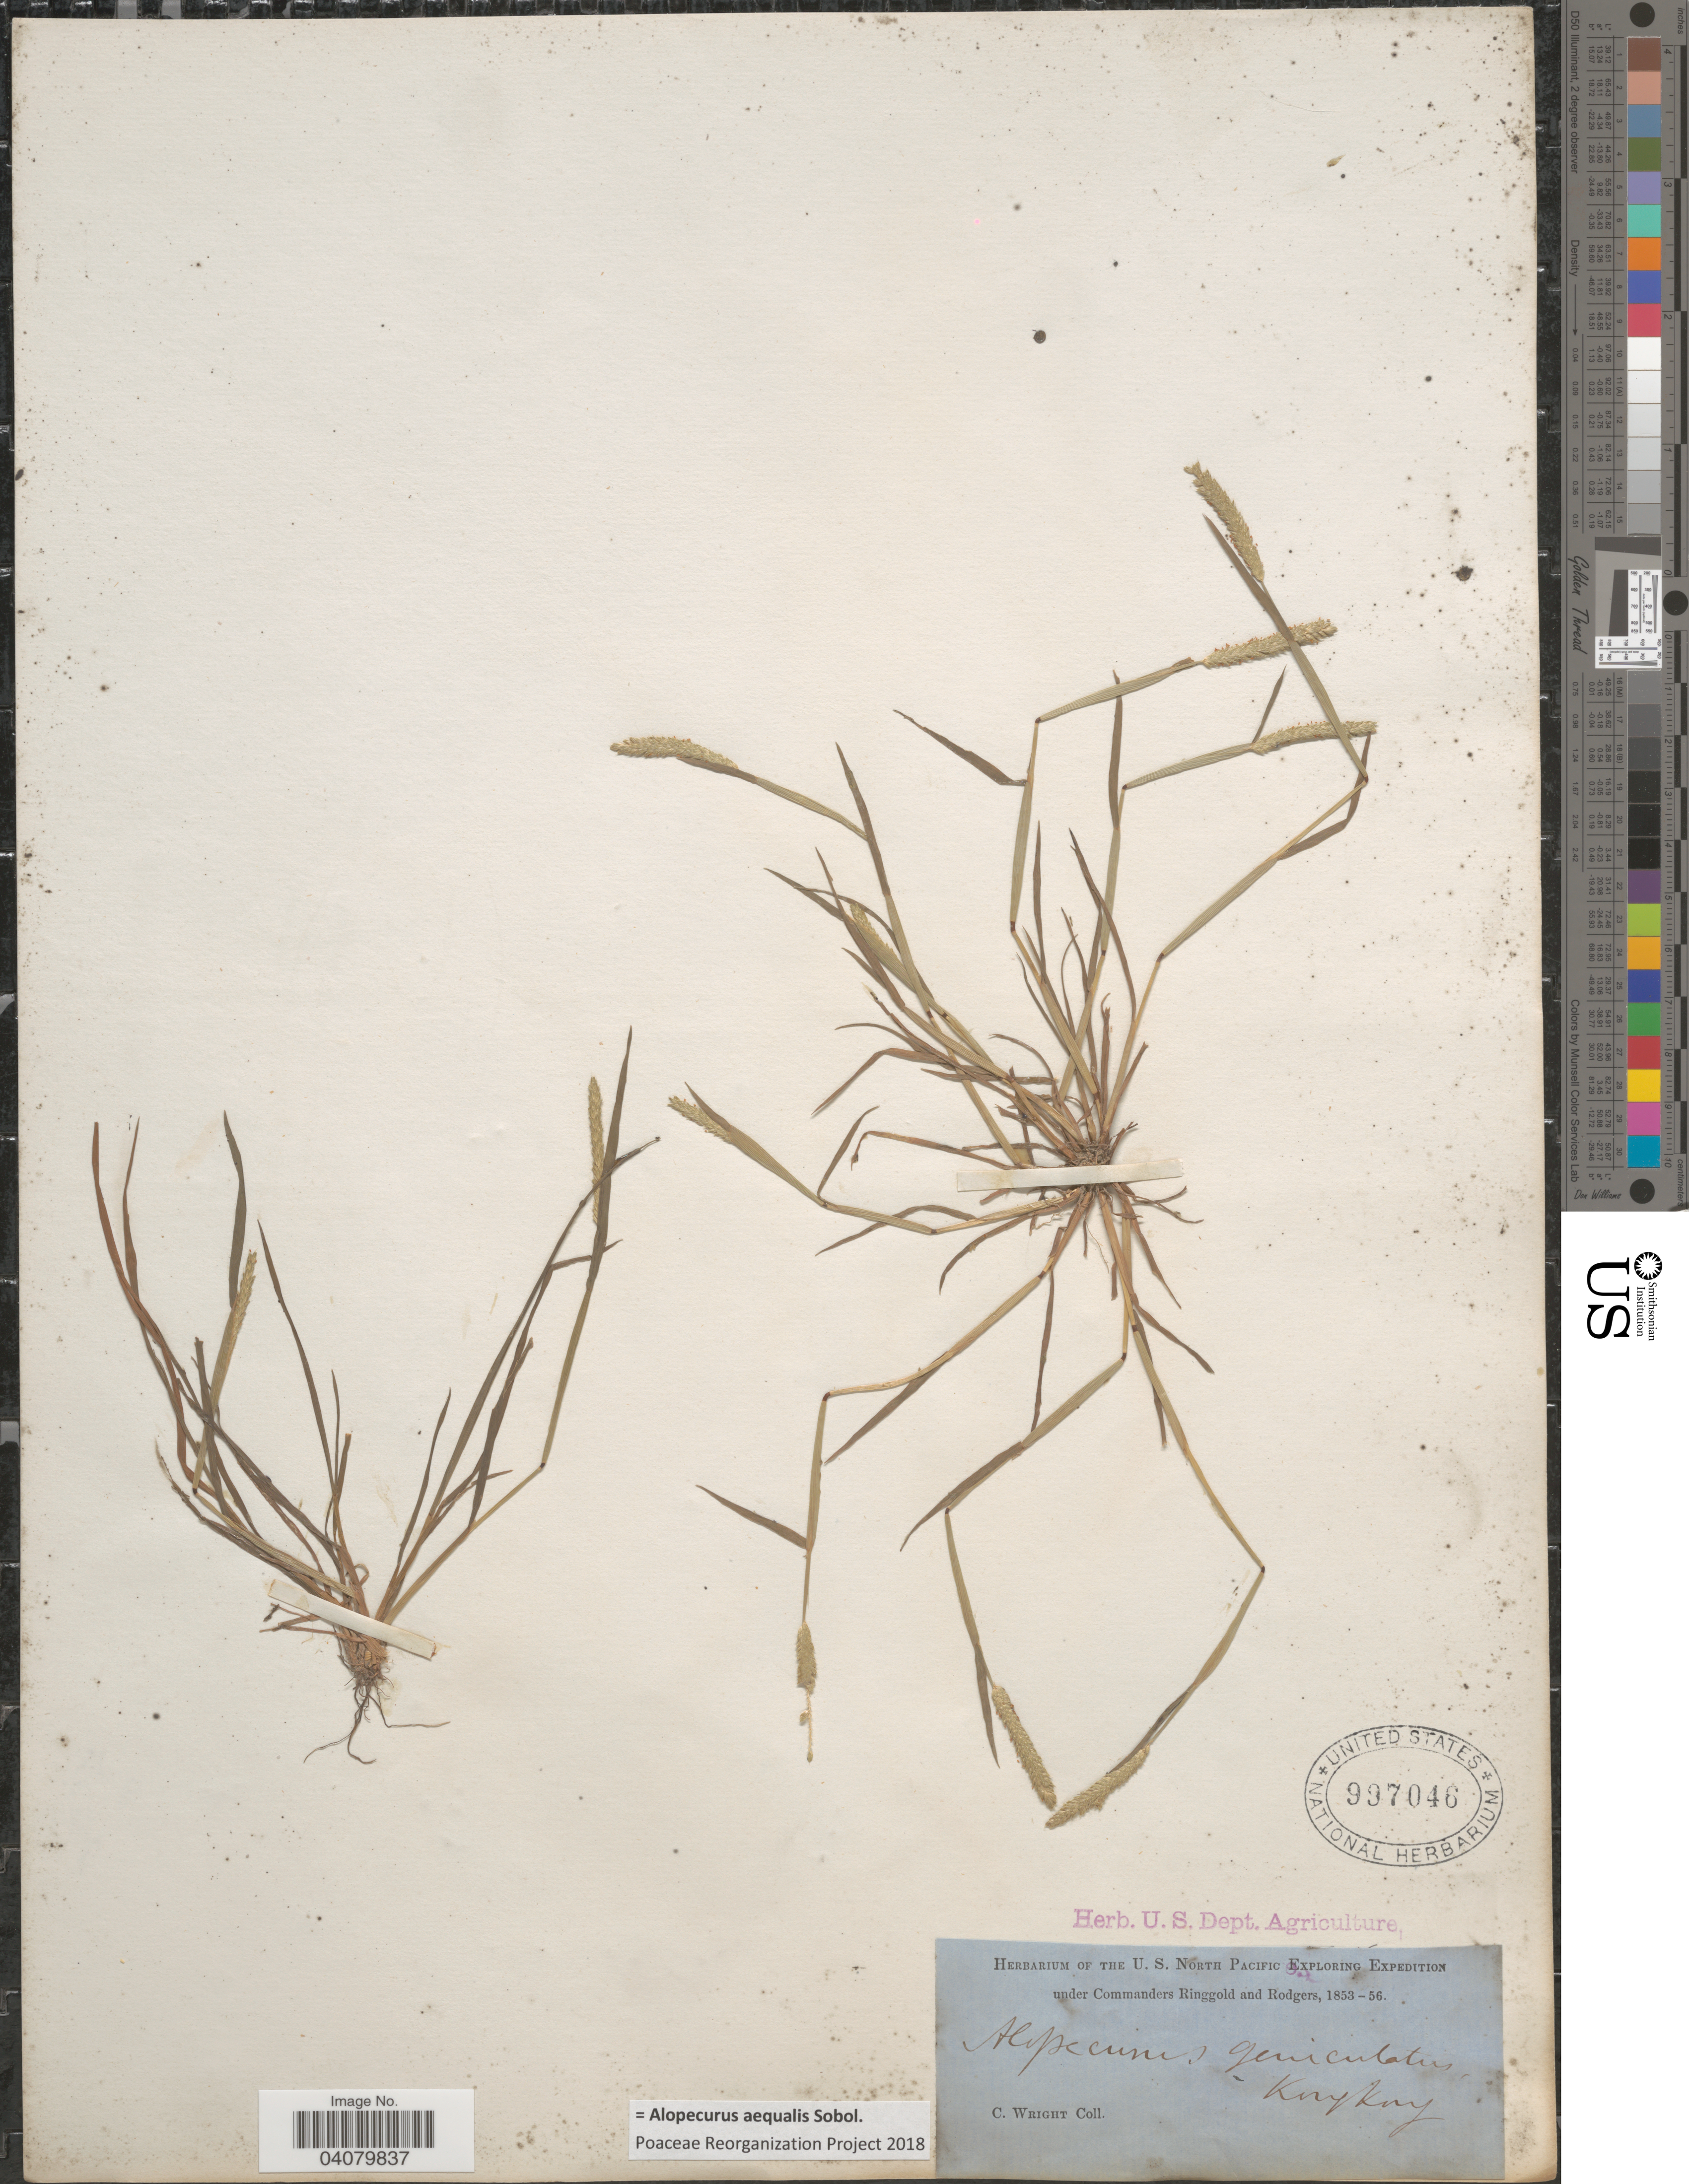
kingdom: Plantae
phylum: Tracheophyta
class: Liliopsida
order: Poales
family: Poaceae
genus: Alopecurus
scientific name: Alopecurus aequalis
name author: Sobol.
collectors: C. Wright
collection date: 1853/1856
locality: Herbarium of the U.S. North Pacific Exploring Expedition.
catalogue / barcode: US 997046